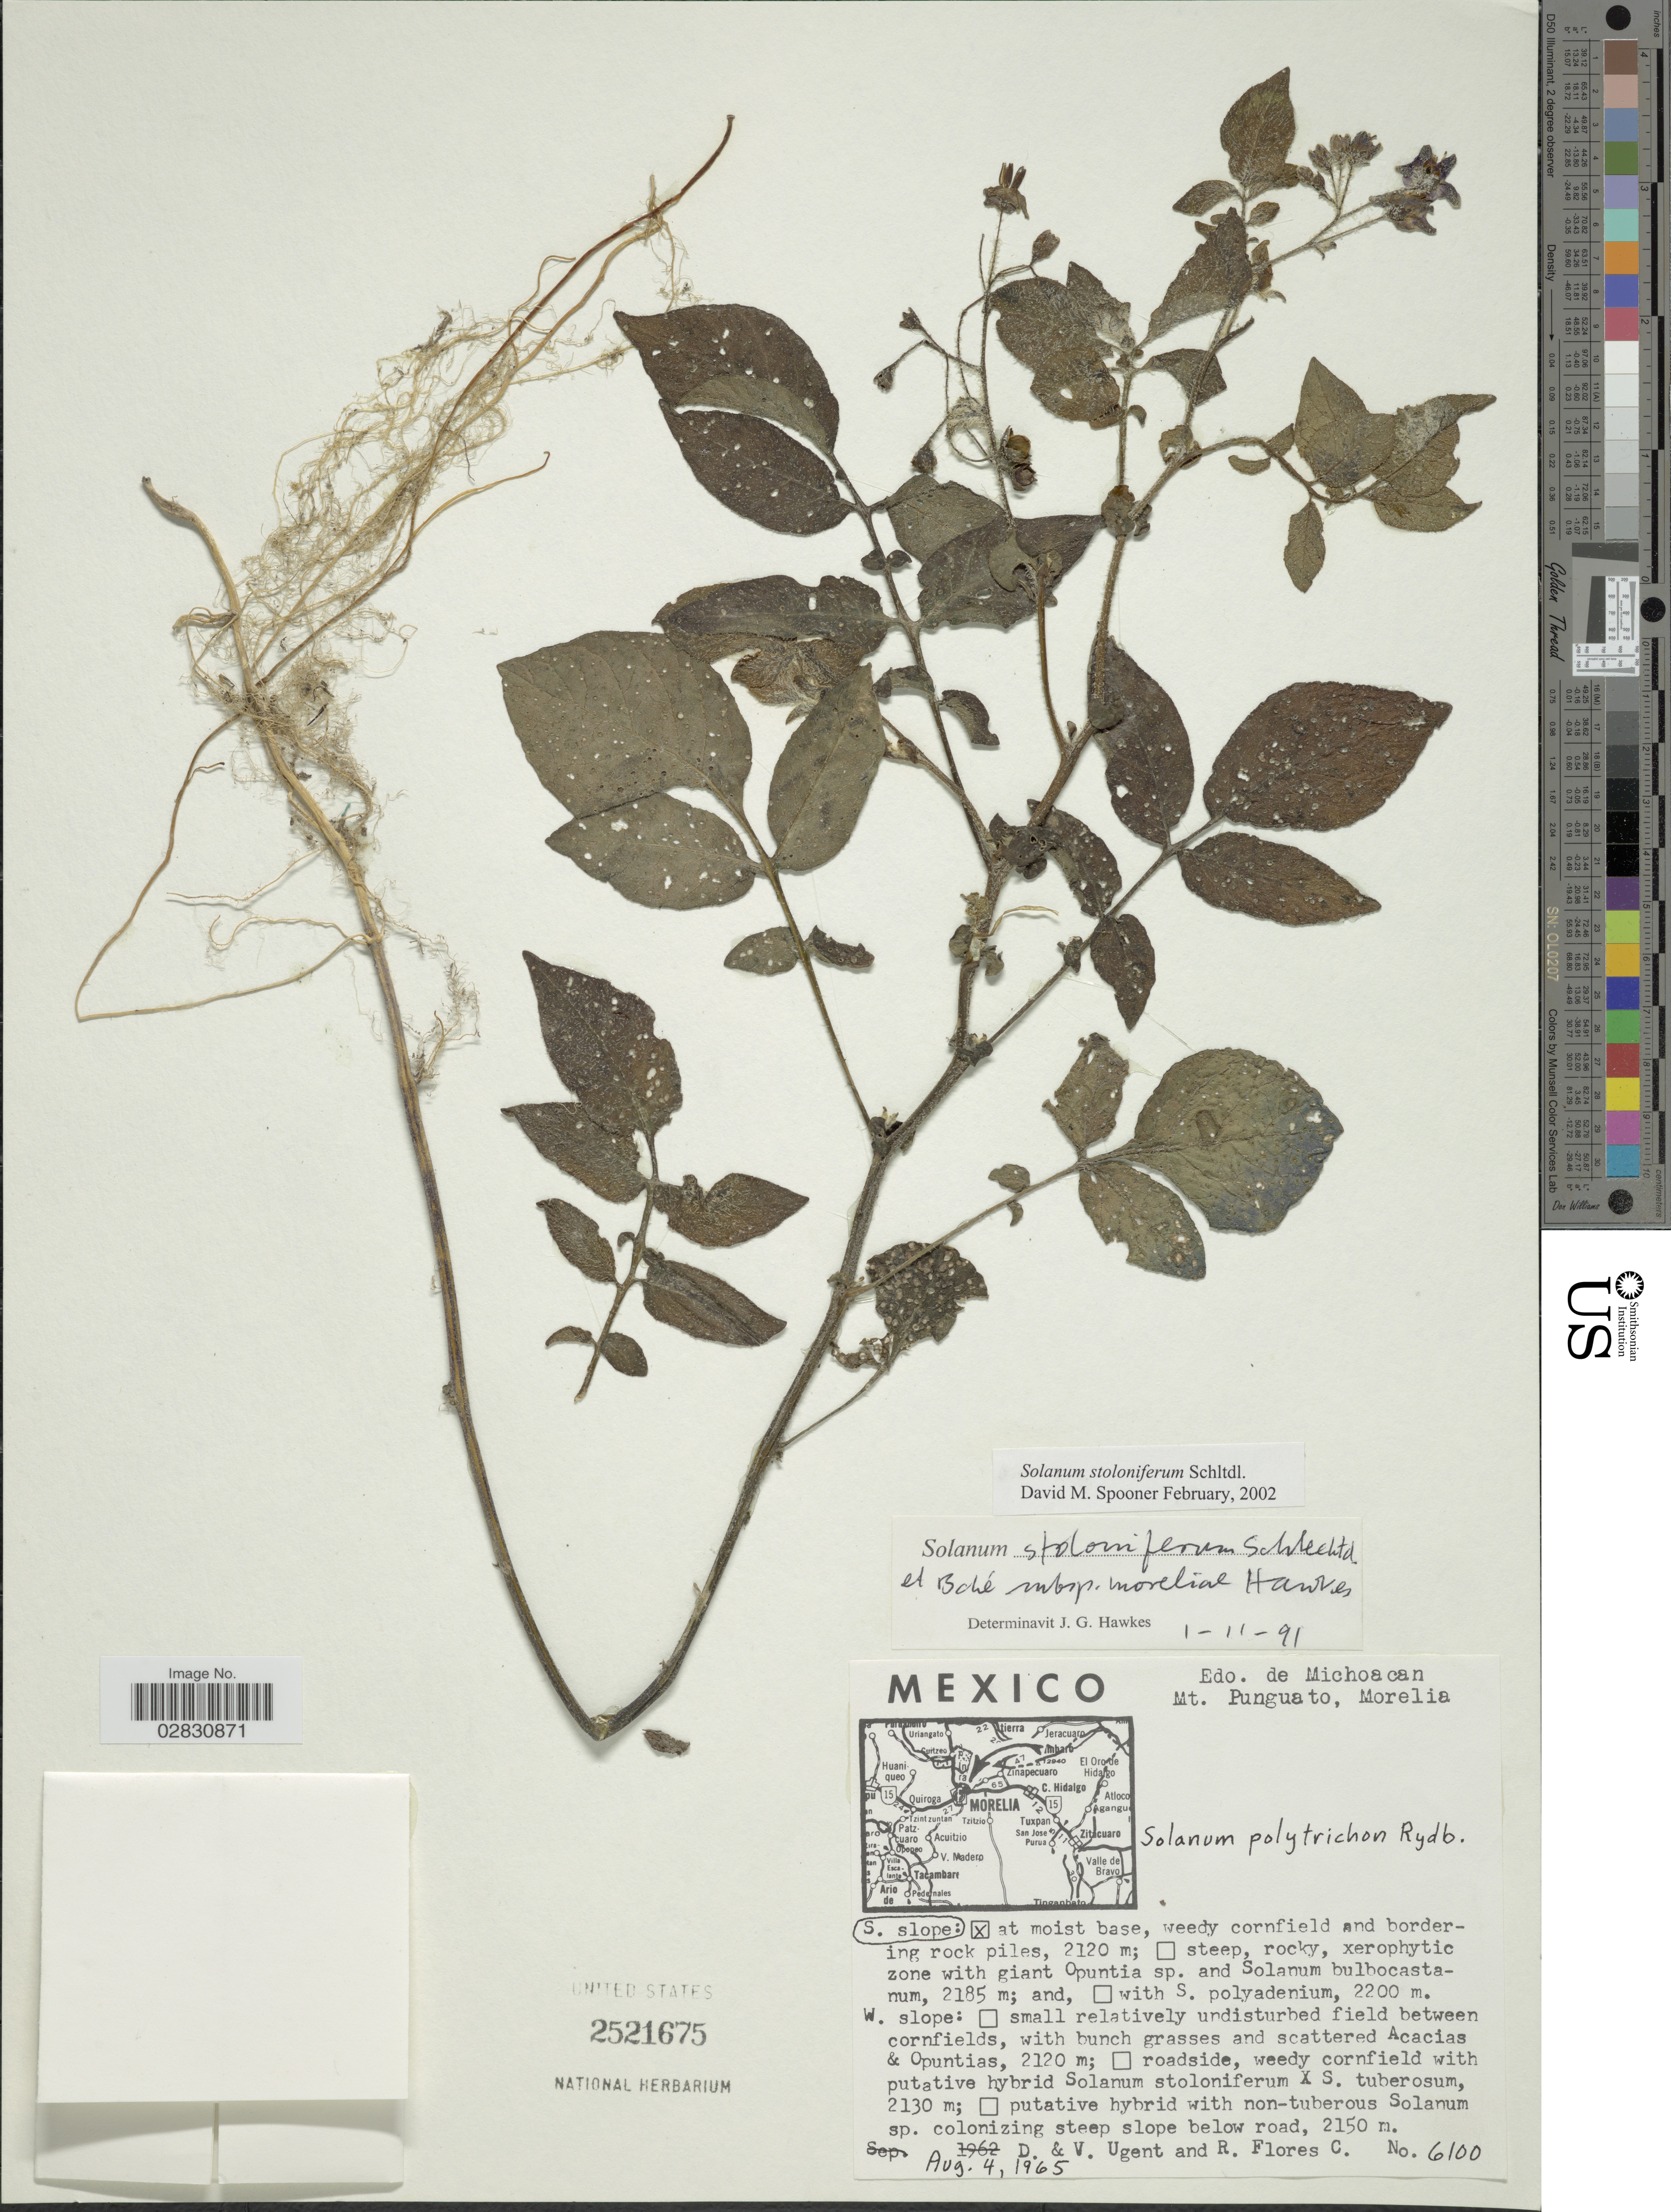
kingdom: Plantae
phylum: Tracheophyta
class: Magnoliopsida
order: Solanales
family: Solanaceae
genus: Solanum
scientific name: Solanum stoloniferum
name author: Schltdl. & Bouché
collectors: D. Ugent, V. Ugent & R. Flores-C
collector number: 6100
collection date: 1965-08-04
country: Mexico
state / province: Michoacán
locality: Edo. de Michoacan, Mt. Punguato, Morelia, S. Slope.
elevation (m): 2120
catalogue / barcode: US 2521675